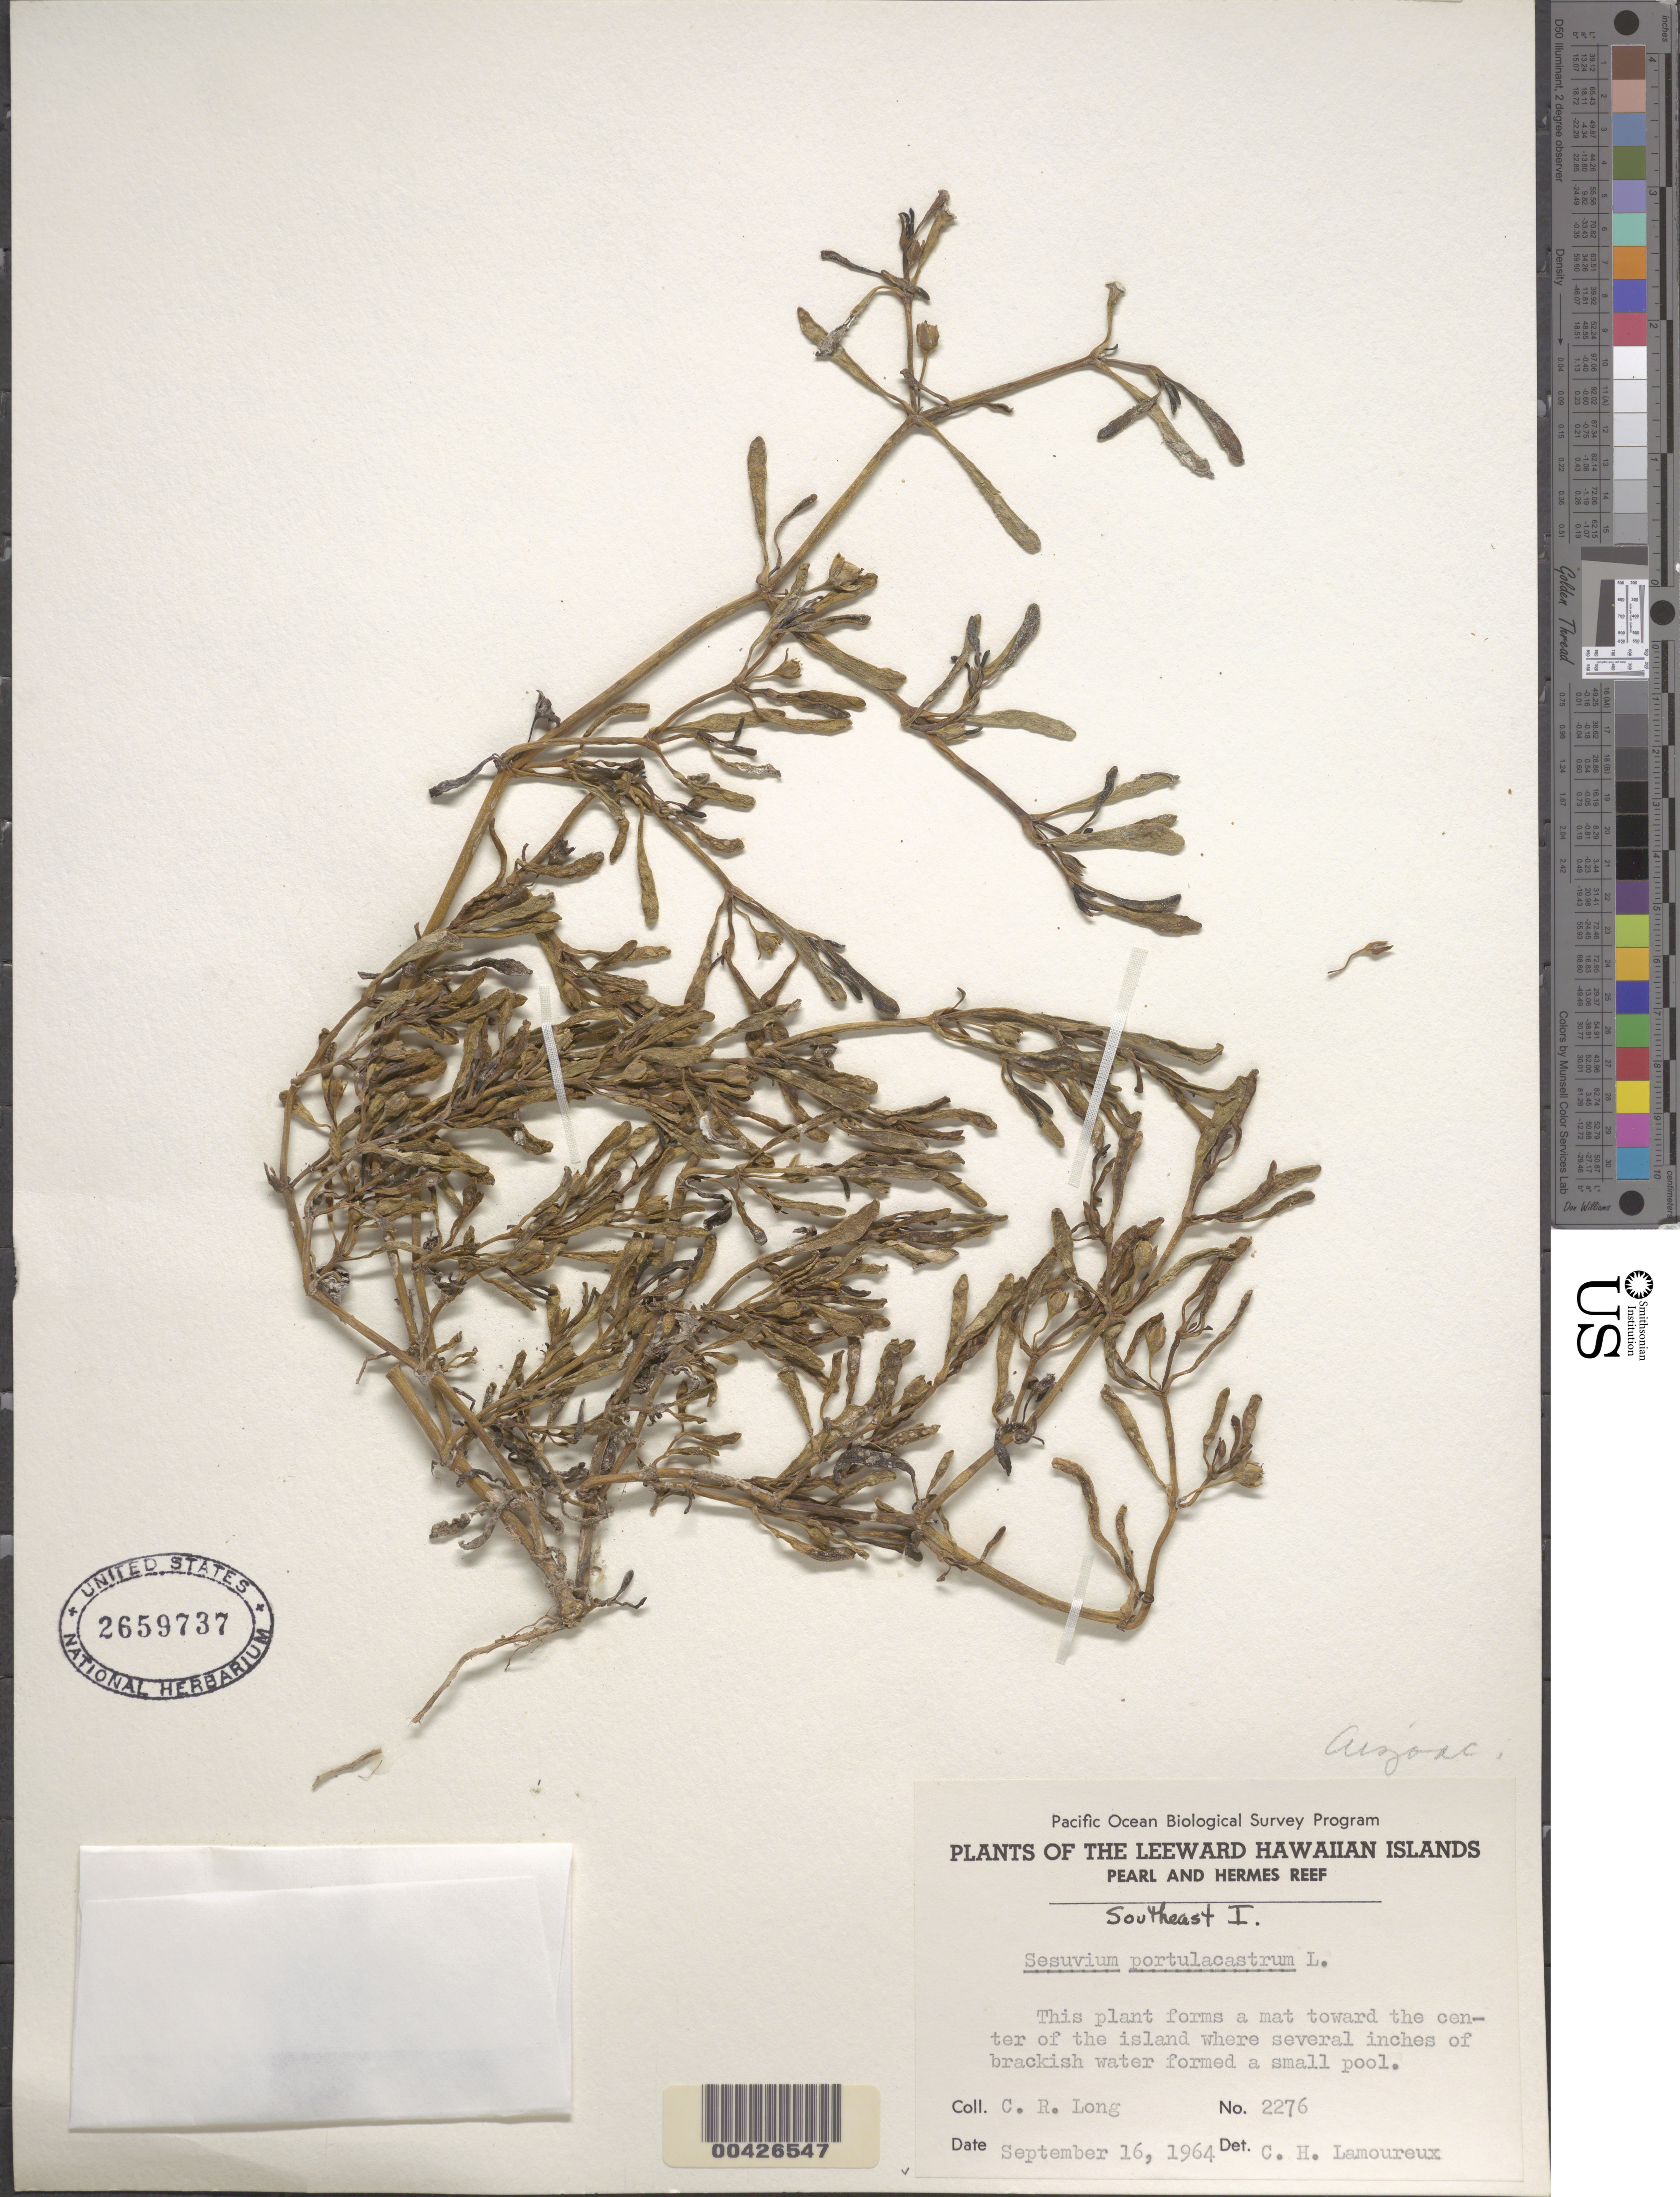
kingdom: Plantae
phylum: Tracheophyta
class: Magnoliopsida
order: Caryophyllales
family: Aizoaceae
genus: Sesuvium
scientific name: Sesuvium portulacastrum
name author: (L.) L.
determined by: Lamoureux, C. H.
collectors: C. Long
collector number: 2276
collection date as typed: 16 Sep 1964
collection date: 1964-09-16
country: United States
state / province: Hawaii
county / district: Honolulu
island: Pearl and Hermes Atoll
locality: Southeast Islet, toward the center of the island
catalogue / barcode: US 2659737